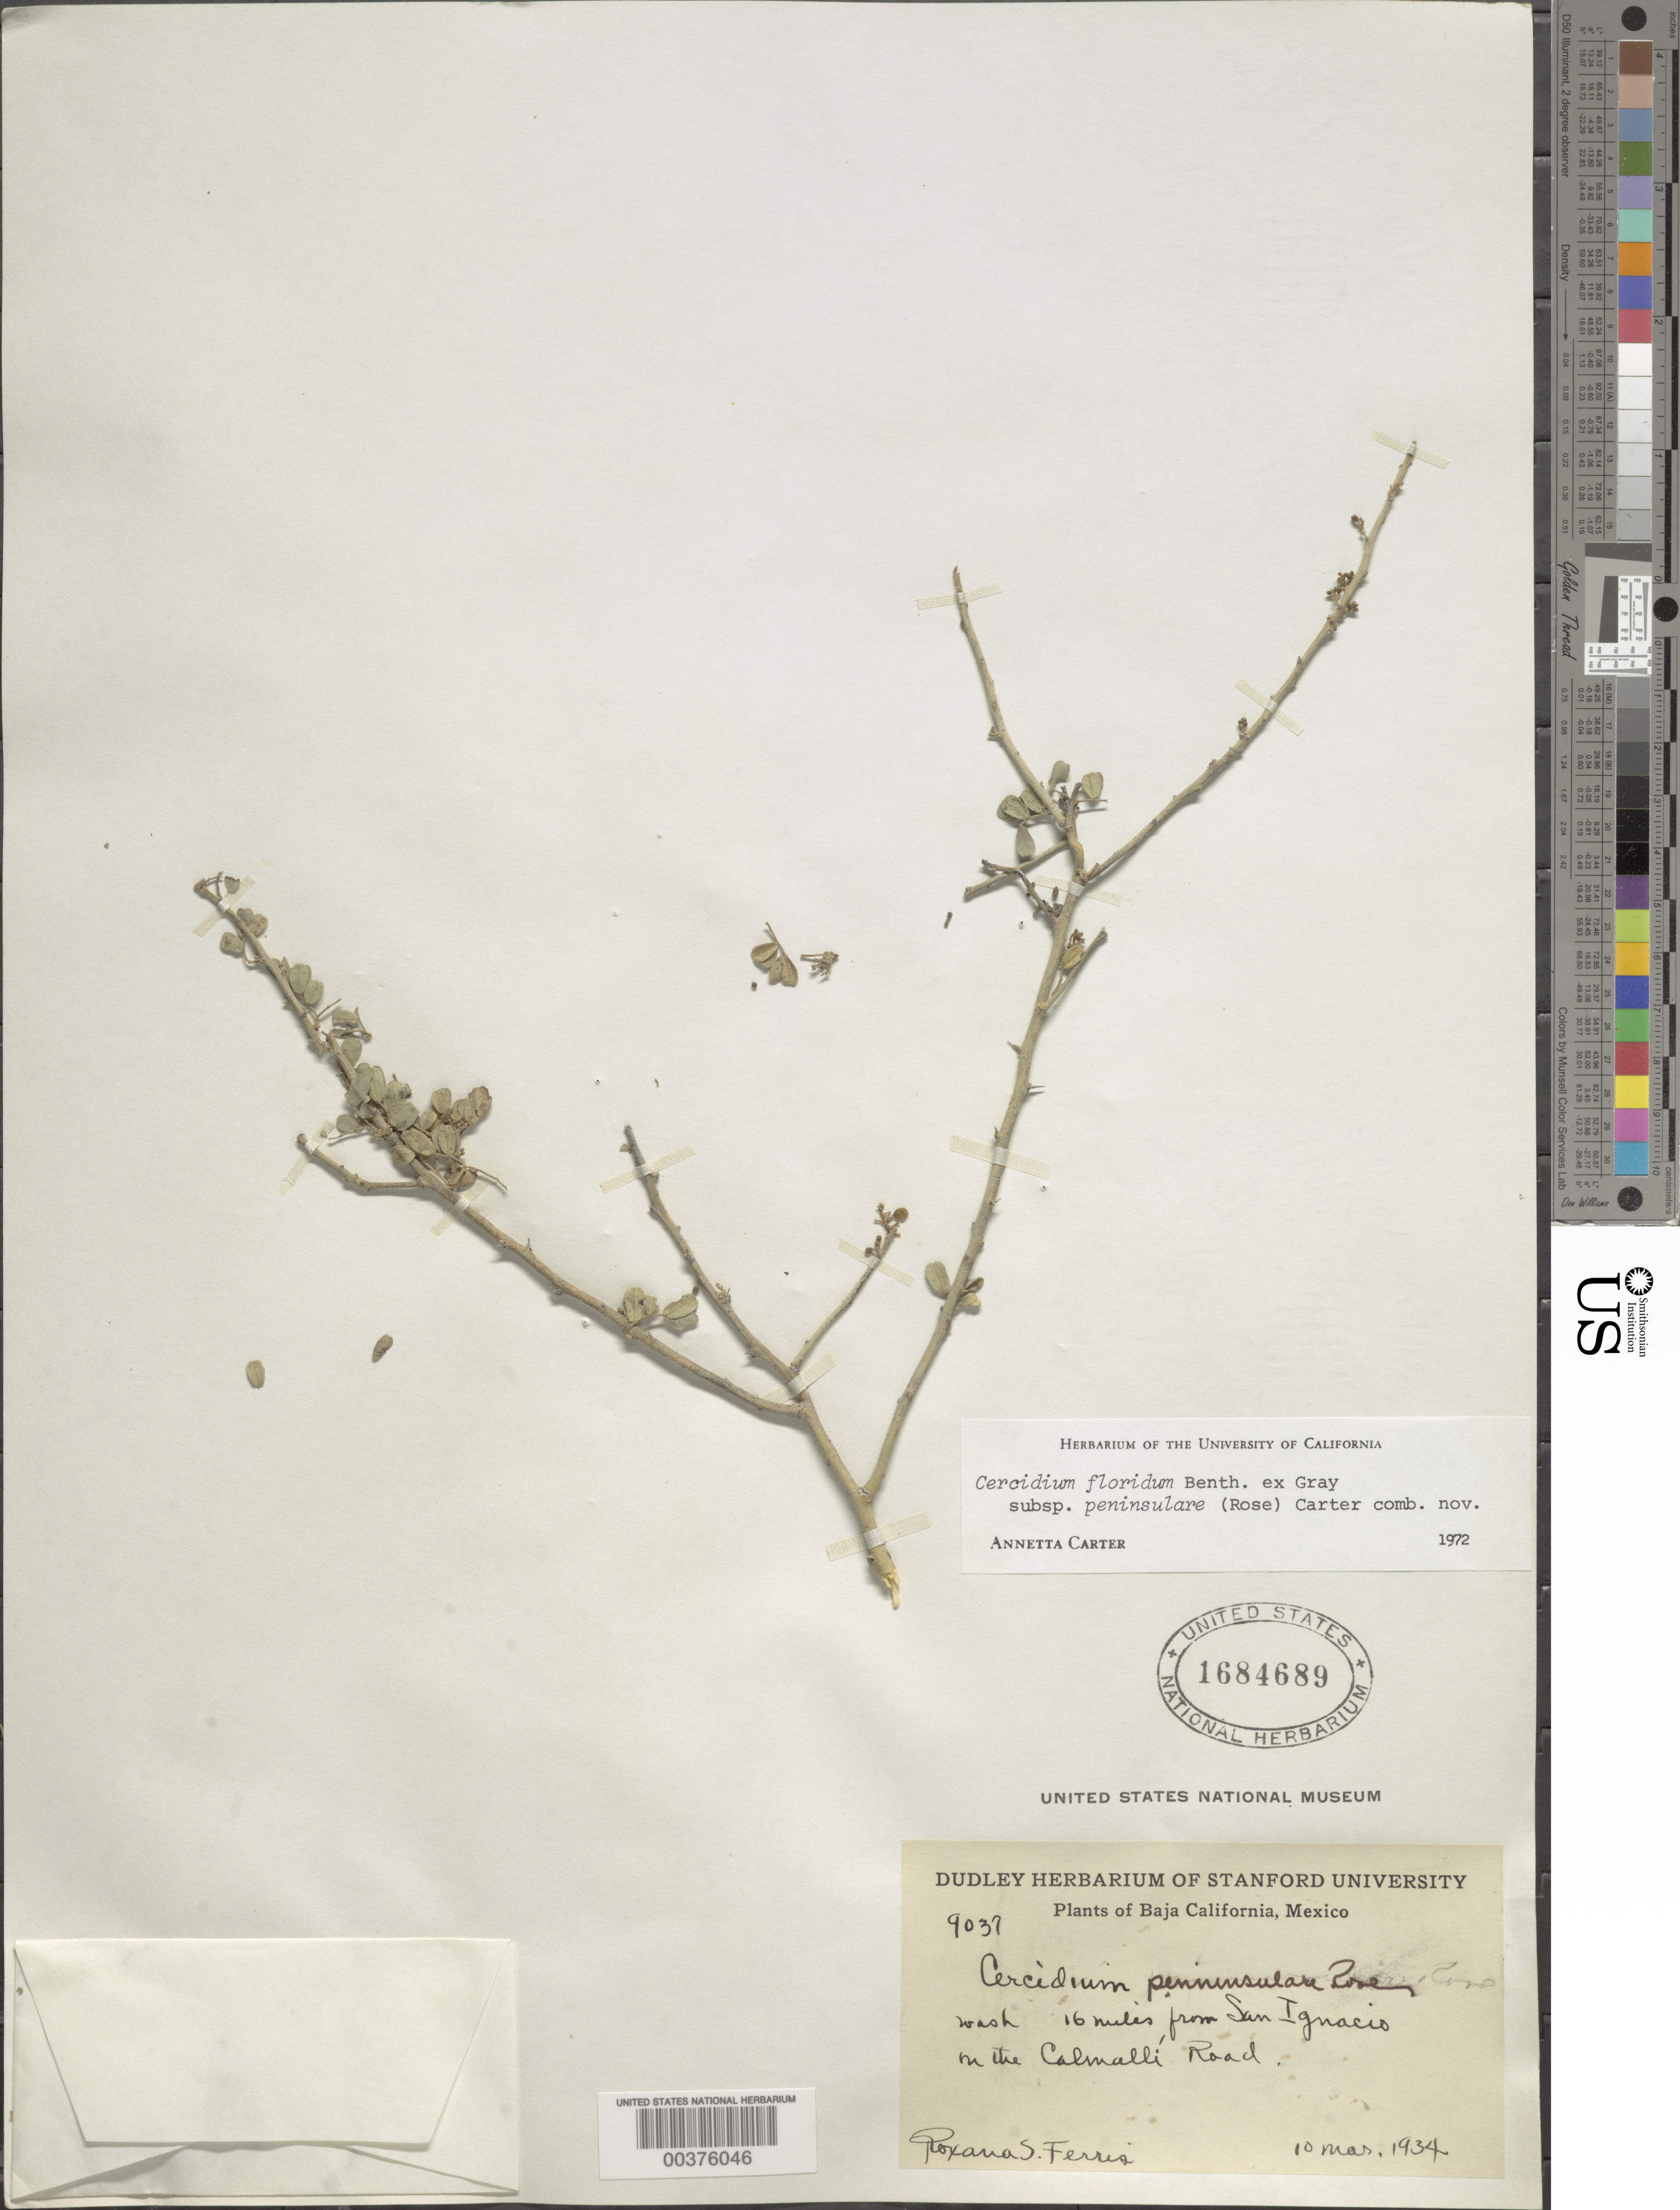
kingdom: Plantae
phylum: Tracheophyta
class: Magnoliopsida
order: Fabales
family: Fabaceae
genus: Parkinsonia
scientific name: Parkinsonia florida subsp. peninsulare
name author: (Rose) J.E. Hawkins & Felger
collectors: R. S. Ferris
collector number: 9037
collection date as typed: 10 Mar 1934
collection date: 1934-03-10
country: Mexico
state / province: Baja California Sur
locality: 16 mi from San Ignacio on the Calmalli road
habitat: Wash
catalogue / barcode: US 1684689